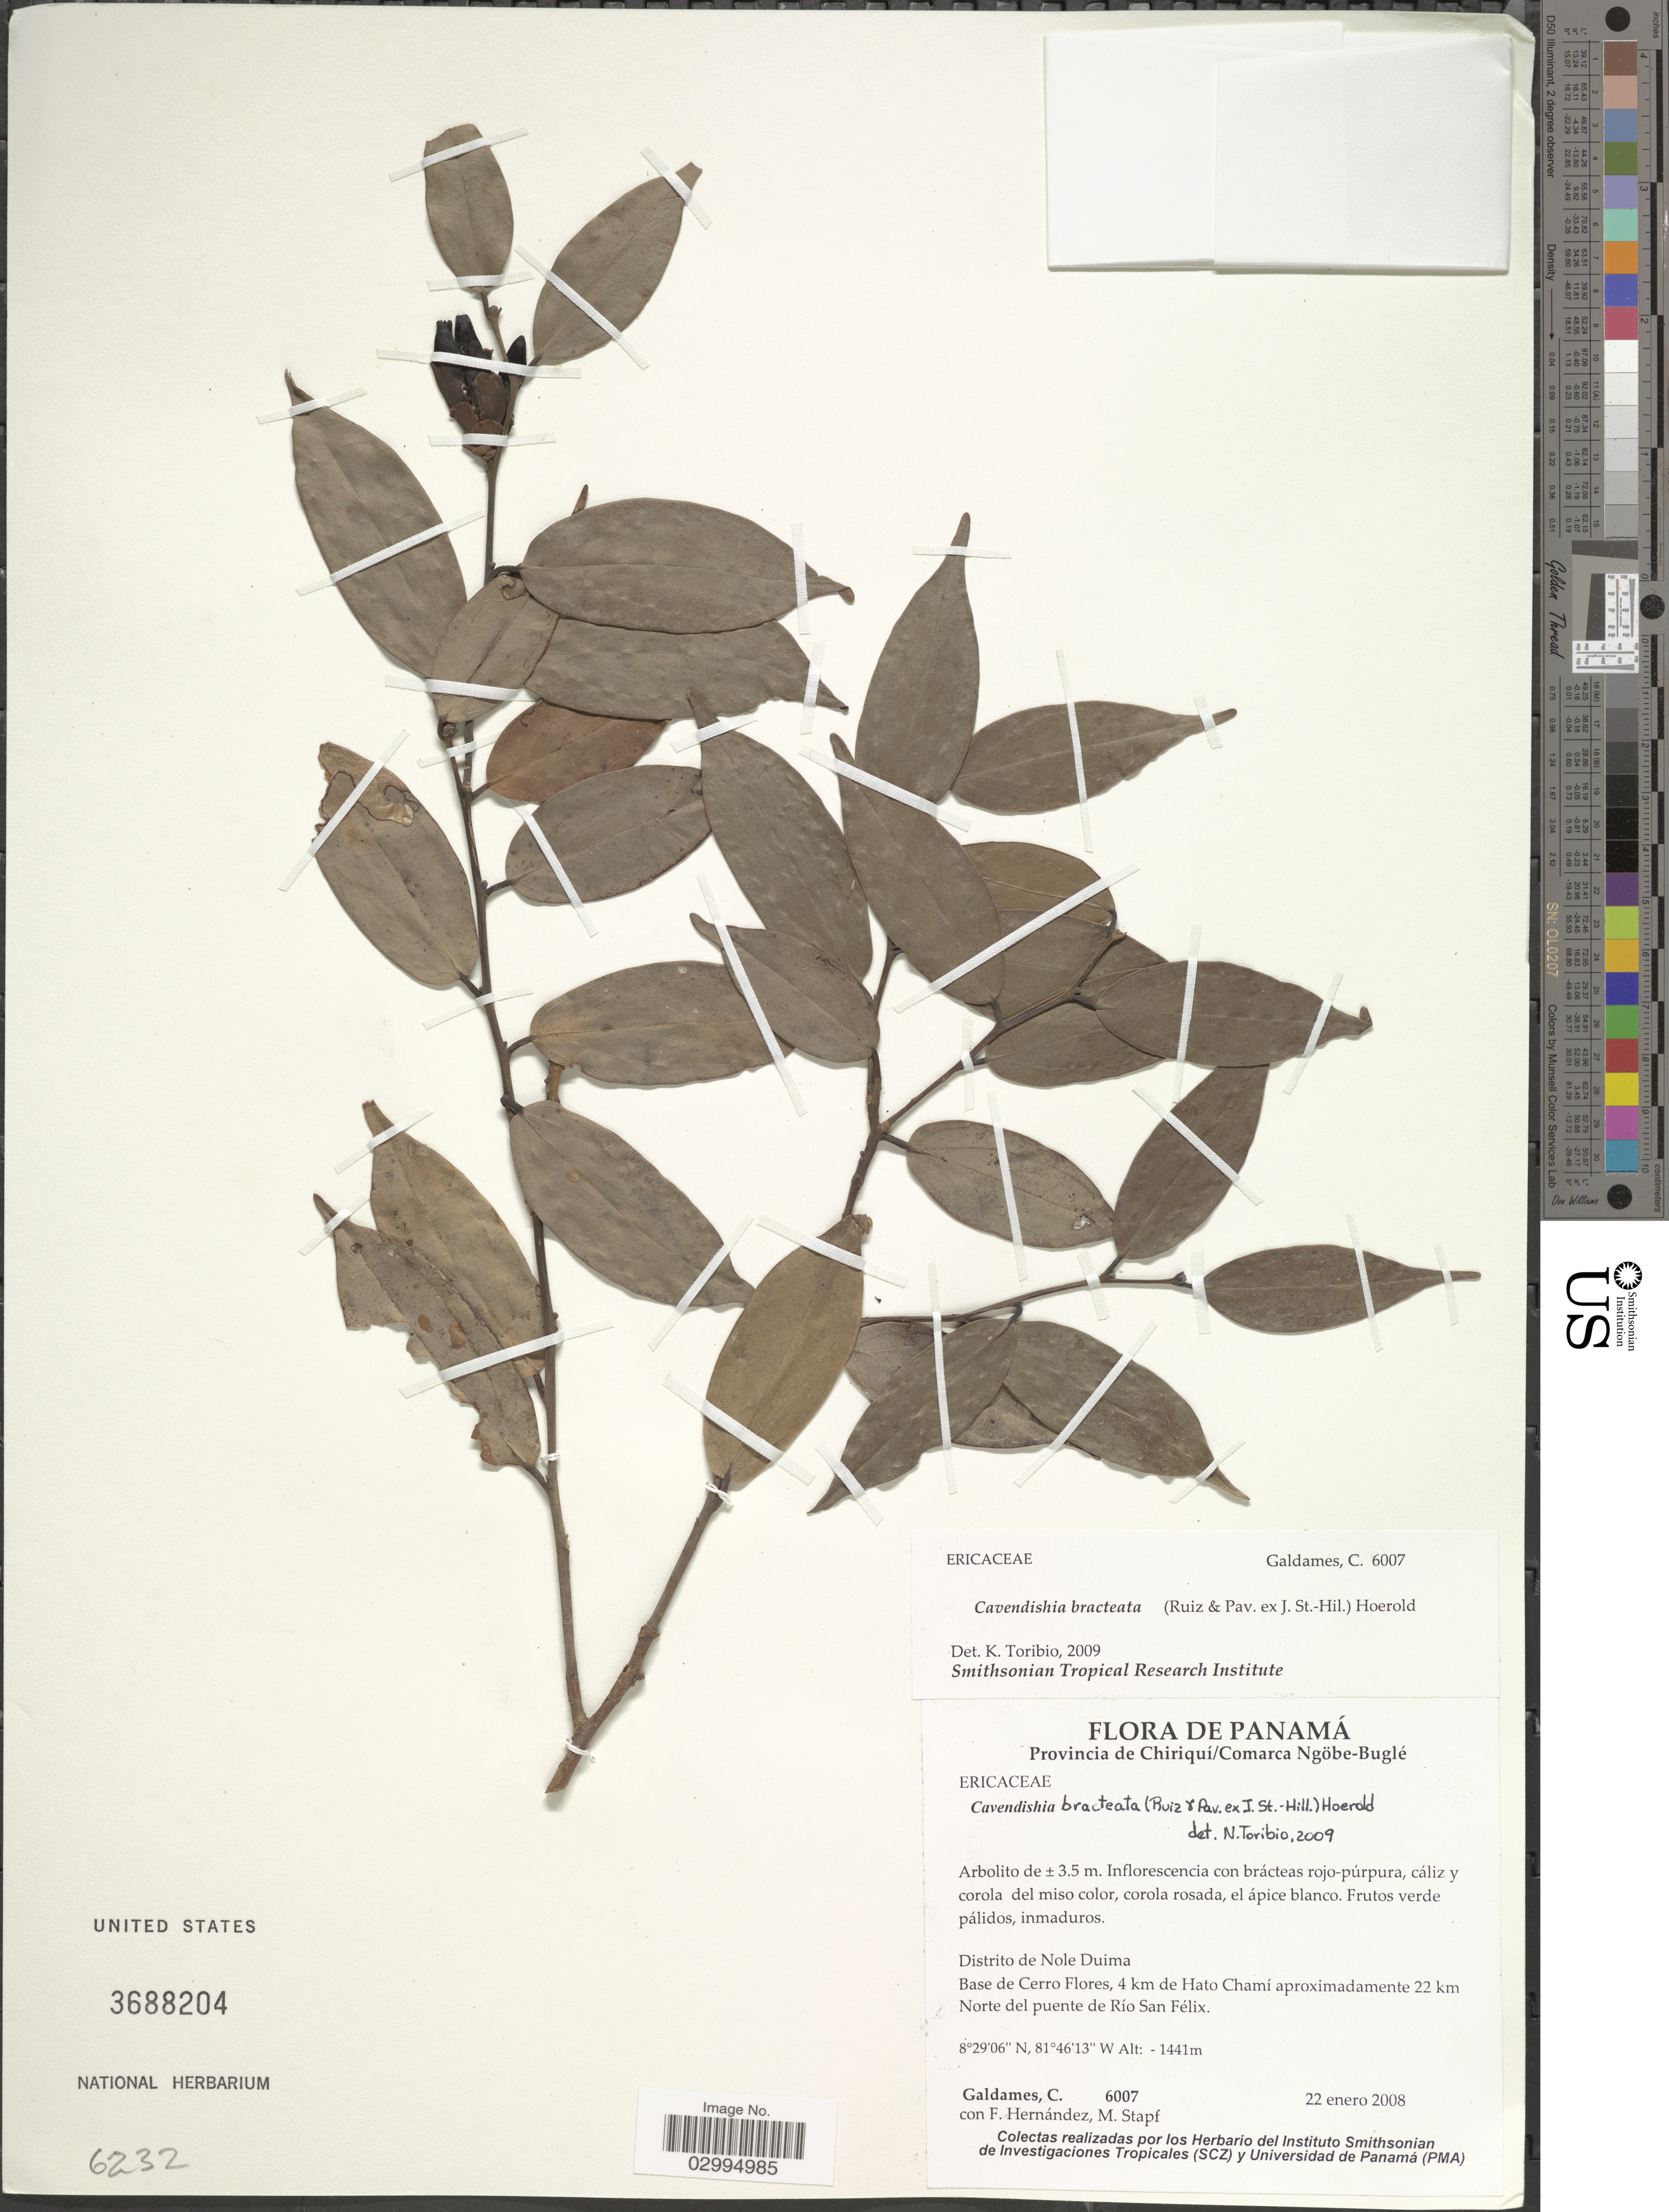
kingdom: Plantae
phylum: Tracheophyta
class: Magnoliopsida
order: Ericales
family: Ericaceae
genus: Cavendishia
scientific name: Cavendishia bracteata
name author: (Ruiz & Pav. ex J. St.-Hil.) Hoerold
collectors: C. Galdames, F. Hernandez & M. Stapf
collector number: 6007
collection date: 2008-01-22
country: Panama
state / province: Chiriqui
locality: Comarca Ngöbe-Buglé. Distrito de Nole Duima. Base de Cerro Flores, 4 km de Hato Chamí aproximadamente 22 km Norte del puente de Río San Félix.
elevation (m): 1441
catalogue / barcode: US 3688204